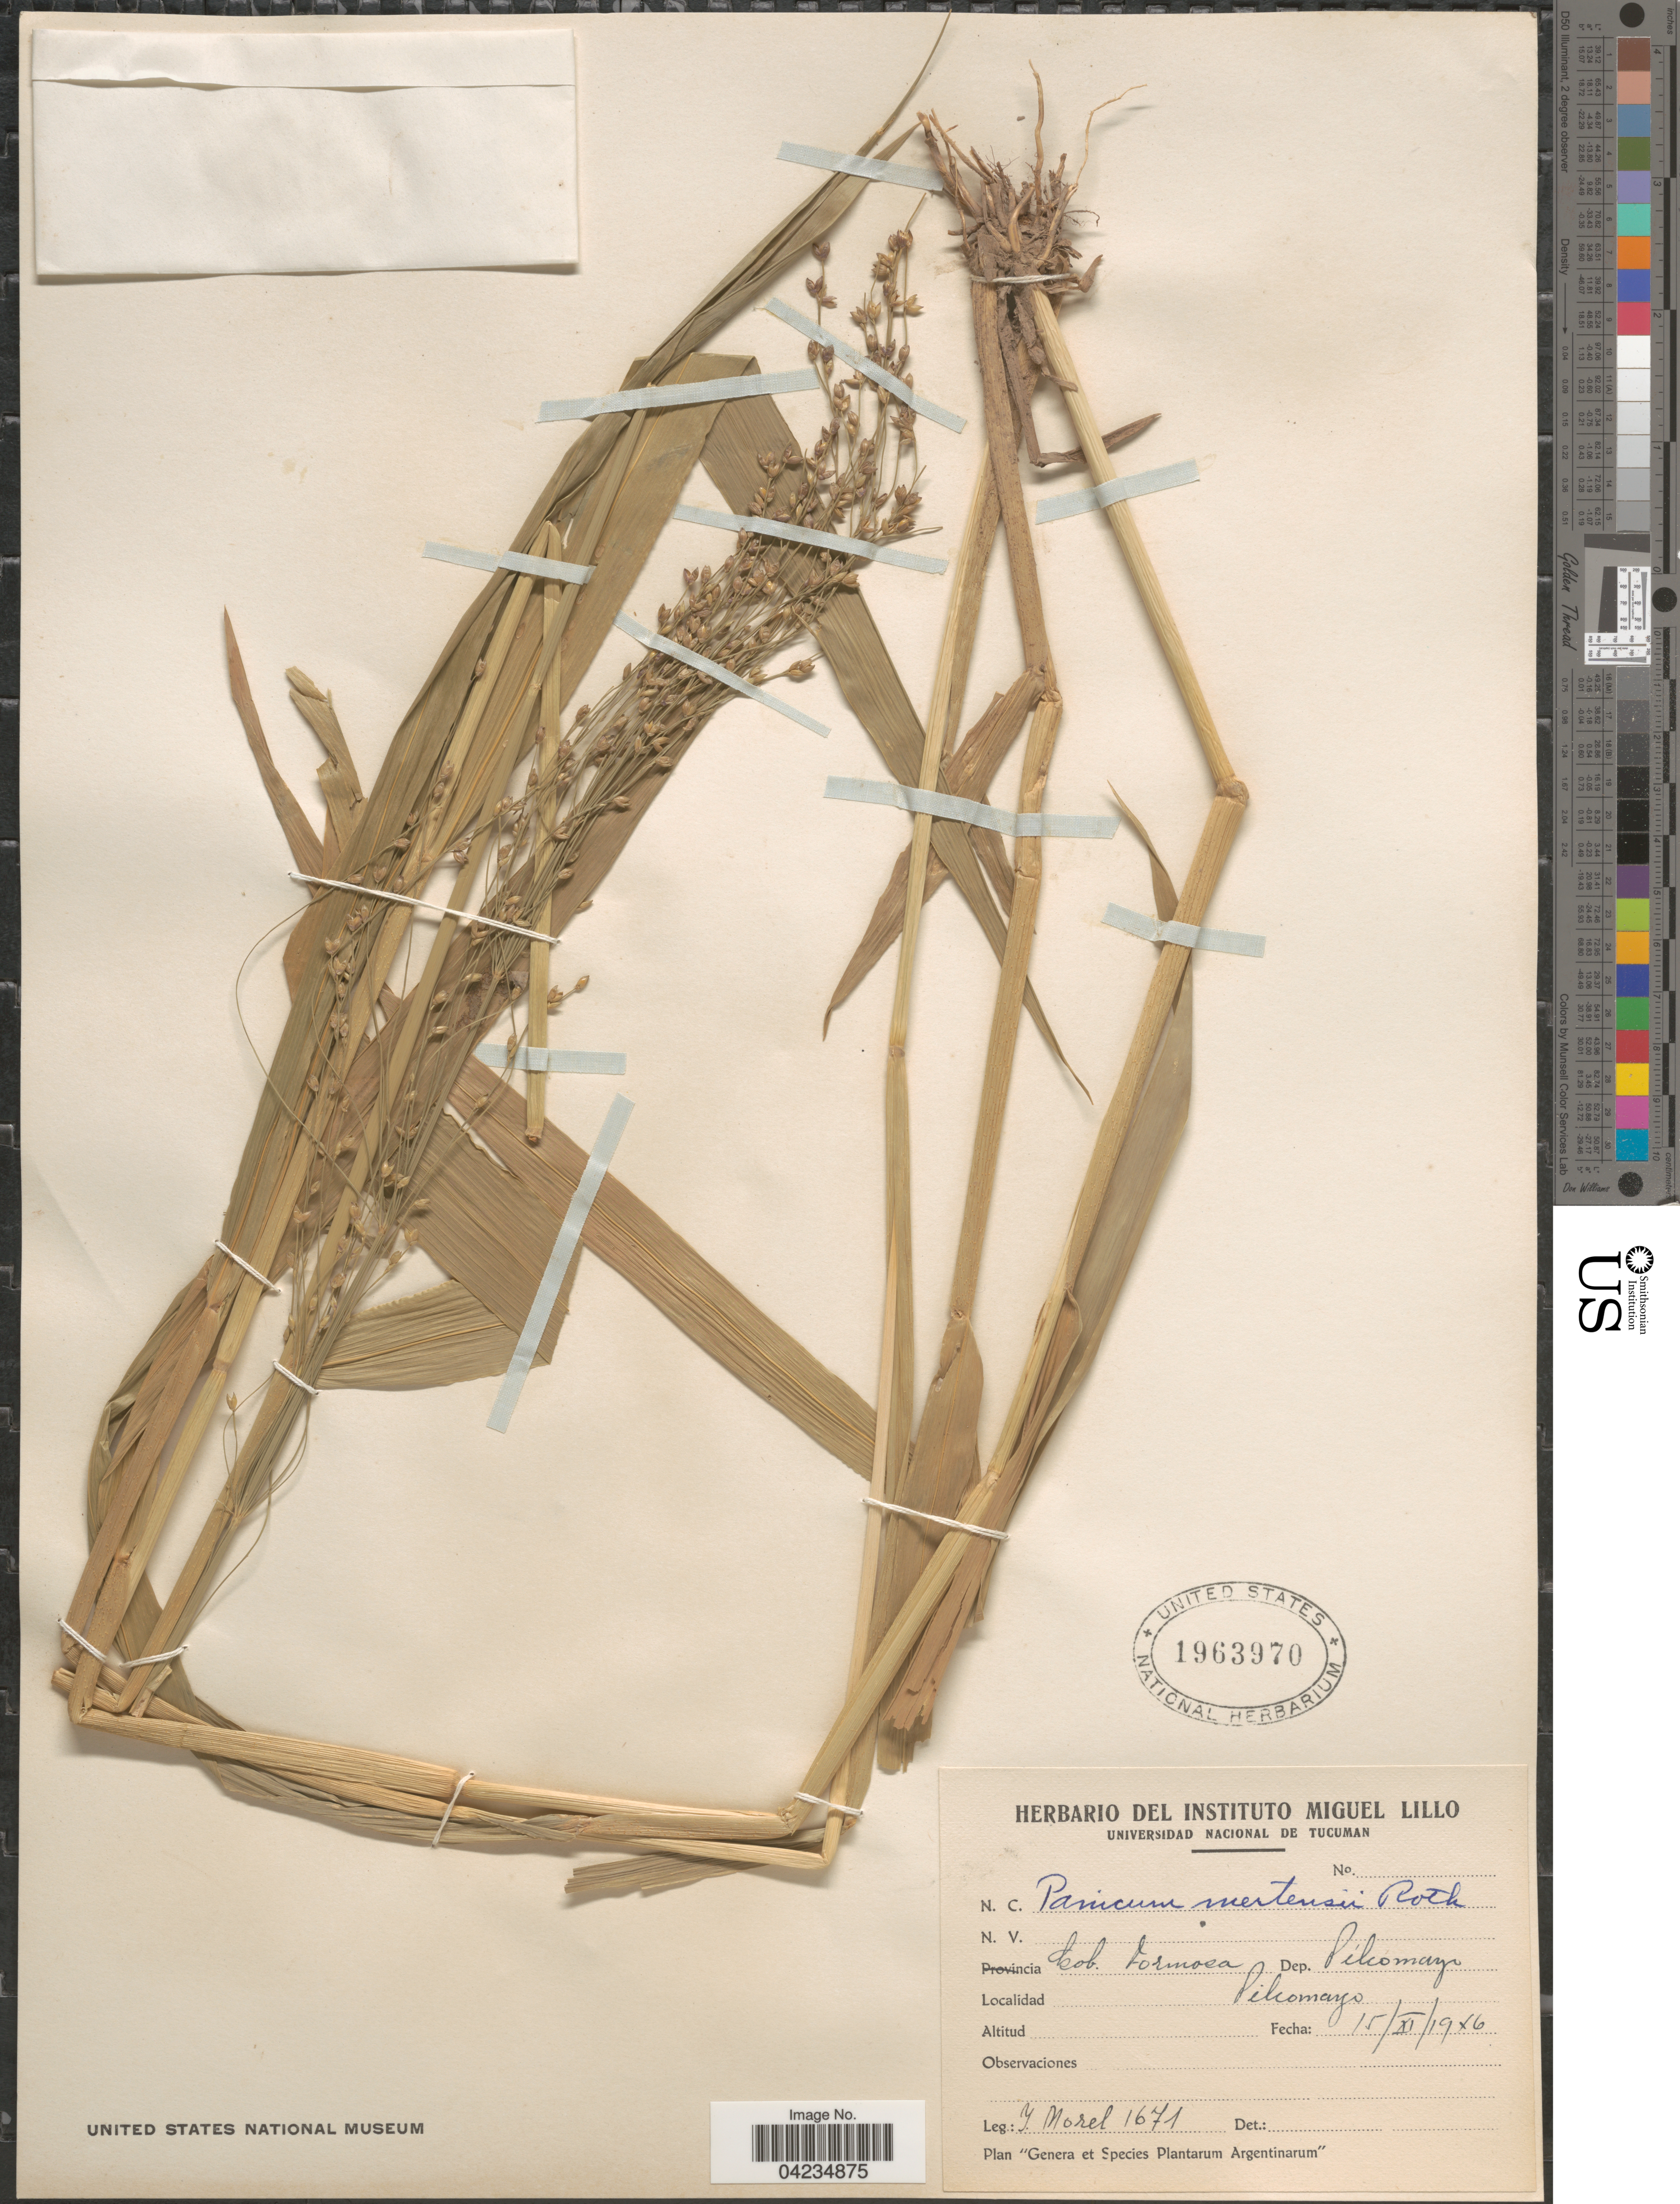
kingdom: Plantae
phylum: Tracheophyta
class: Liliopsida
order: Poales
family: Poaceae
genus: Stephostachys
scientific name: Stephostachys mertensii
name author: (Roth) Zuloaga & Marrone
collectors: I. Morel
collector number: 1671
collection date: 1946-11-15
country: Argentina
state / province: Formosa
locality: Gob. Formosa. Dep. Pilcomayo. Pilcomayo.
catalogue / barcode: US 1963970